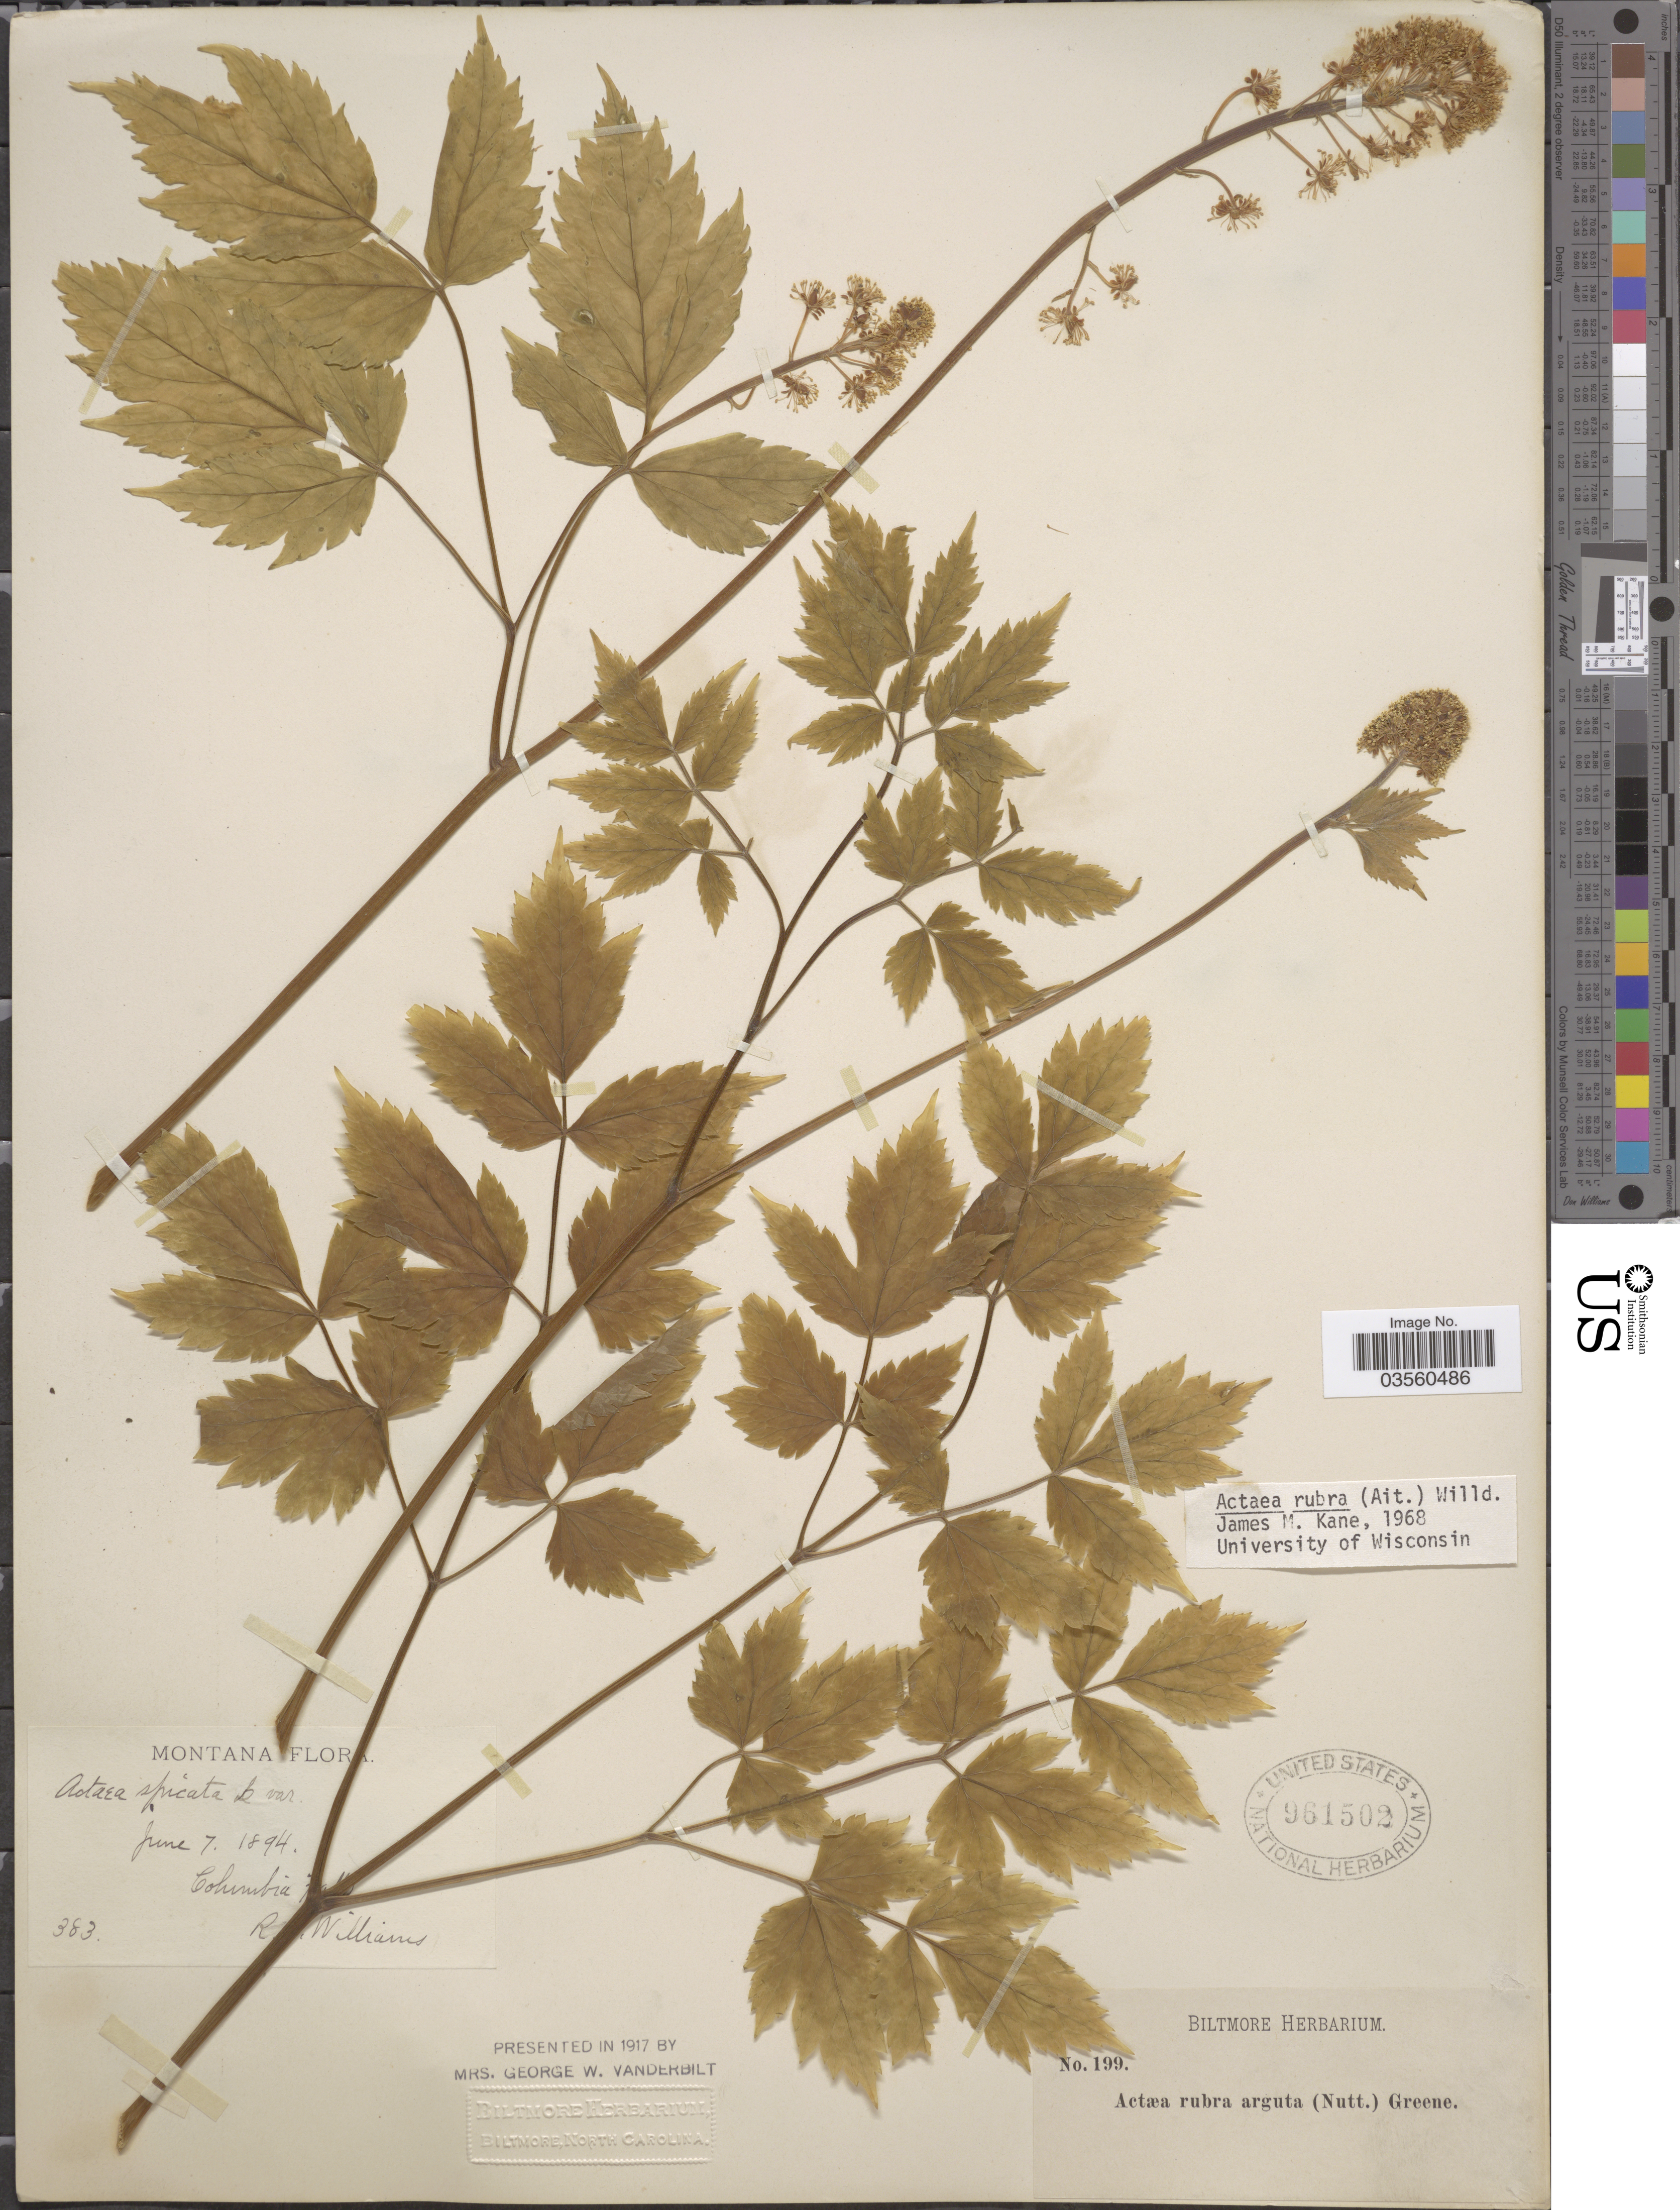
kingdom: Plantae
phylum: Tracheophyta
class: Magnoliopsida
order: Ranunculales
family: Ranunculaceae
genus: Actaea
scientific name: Actaea rubra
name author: (Aiton) Willd.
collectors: R. S. Williams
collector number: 383/199?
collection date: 1894-06-07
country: United States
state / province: Montana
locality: Columbia Falls.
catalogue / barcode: US 961502